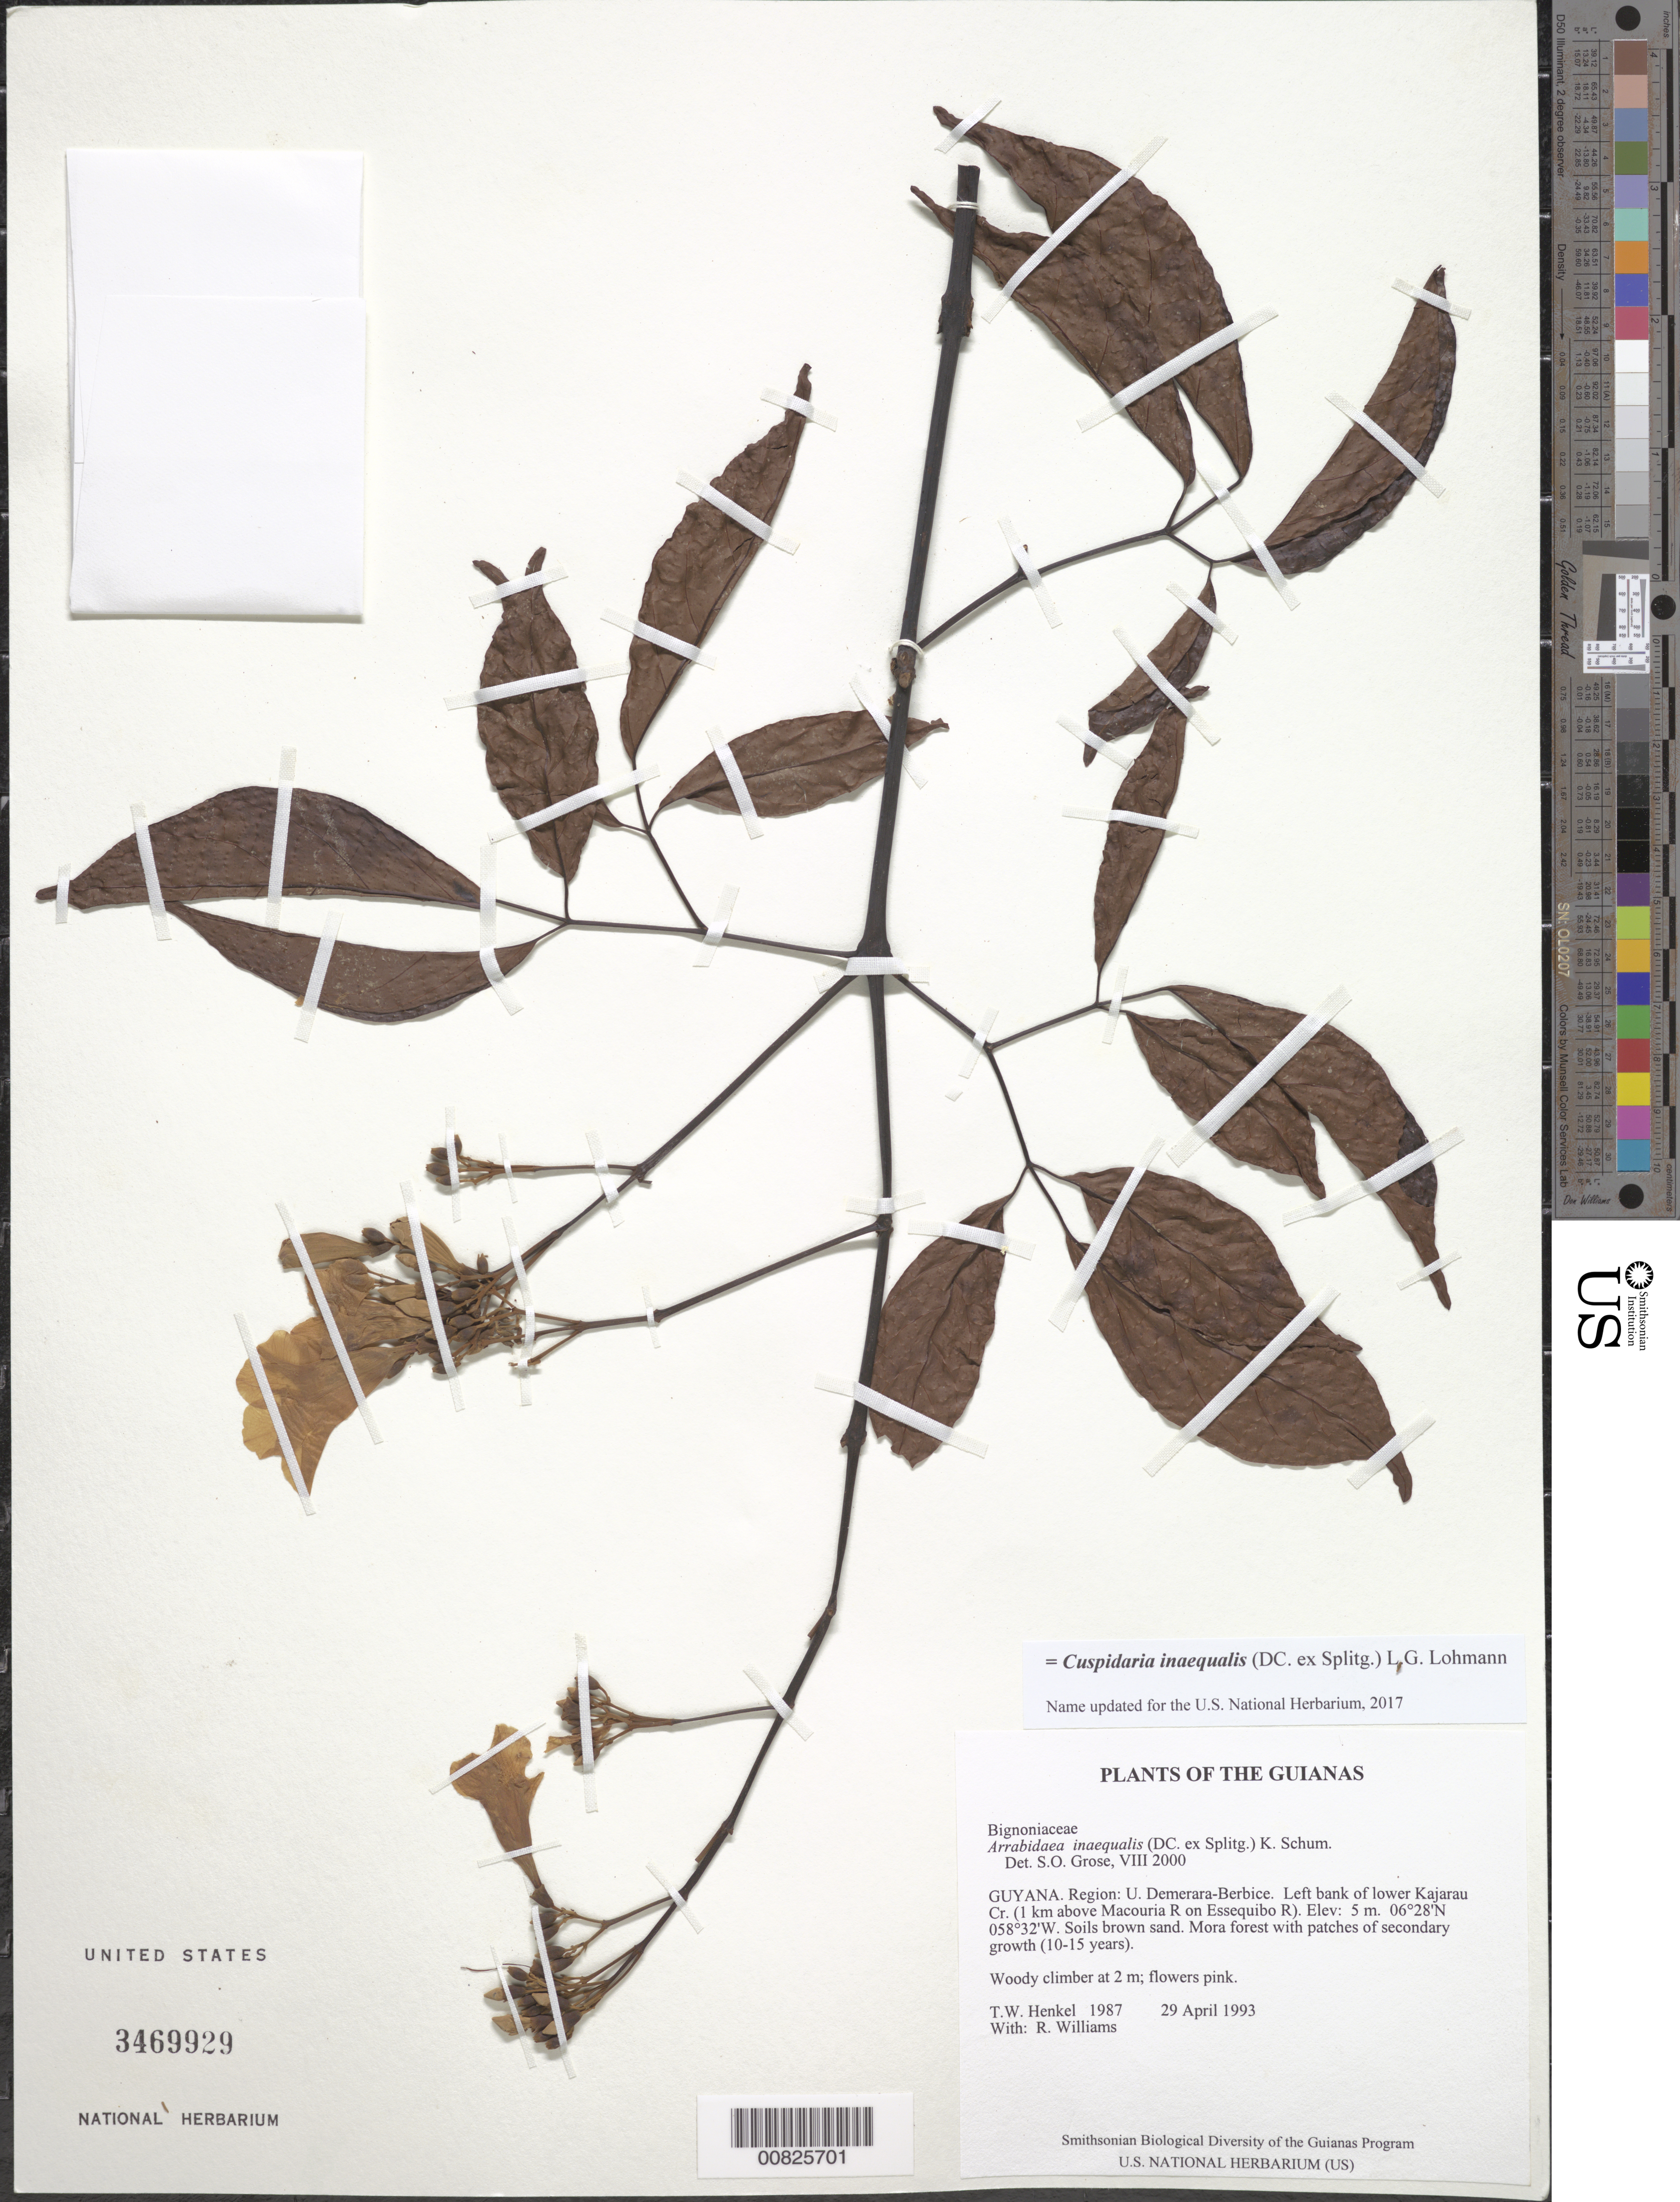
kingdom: Plantae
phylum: Tracheophyta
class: Magnoliopsida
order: Lamiales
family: Bignoniaceae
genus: Cuspidaria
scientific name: Cuspidaria inaequalis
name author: (Splitg.) L.G. Lohmann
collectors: T. Henkel & R. Williams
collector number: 1987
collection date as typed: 29 April 1993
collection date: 1993-04-29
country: Guyana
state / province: U. Demerara-Berbice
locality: Left bank of lower Kajarau Cr. (1 km above Macouria R on Essequibo R)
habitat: Soils brown sand. Mora forest with patches of secondary growth (10-15 years)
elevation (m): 5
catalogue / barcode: US 3469929